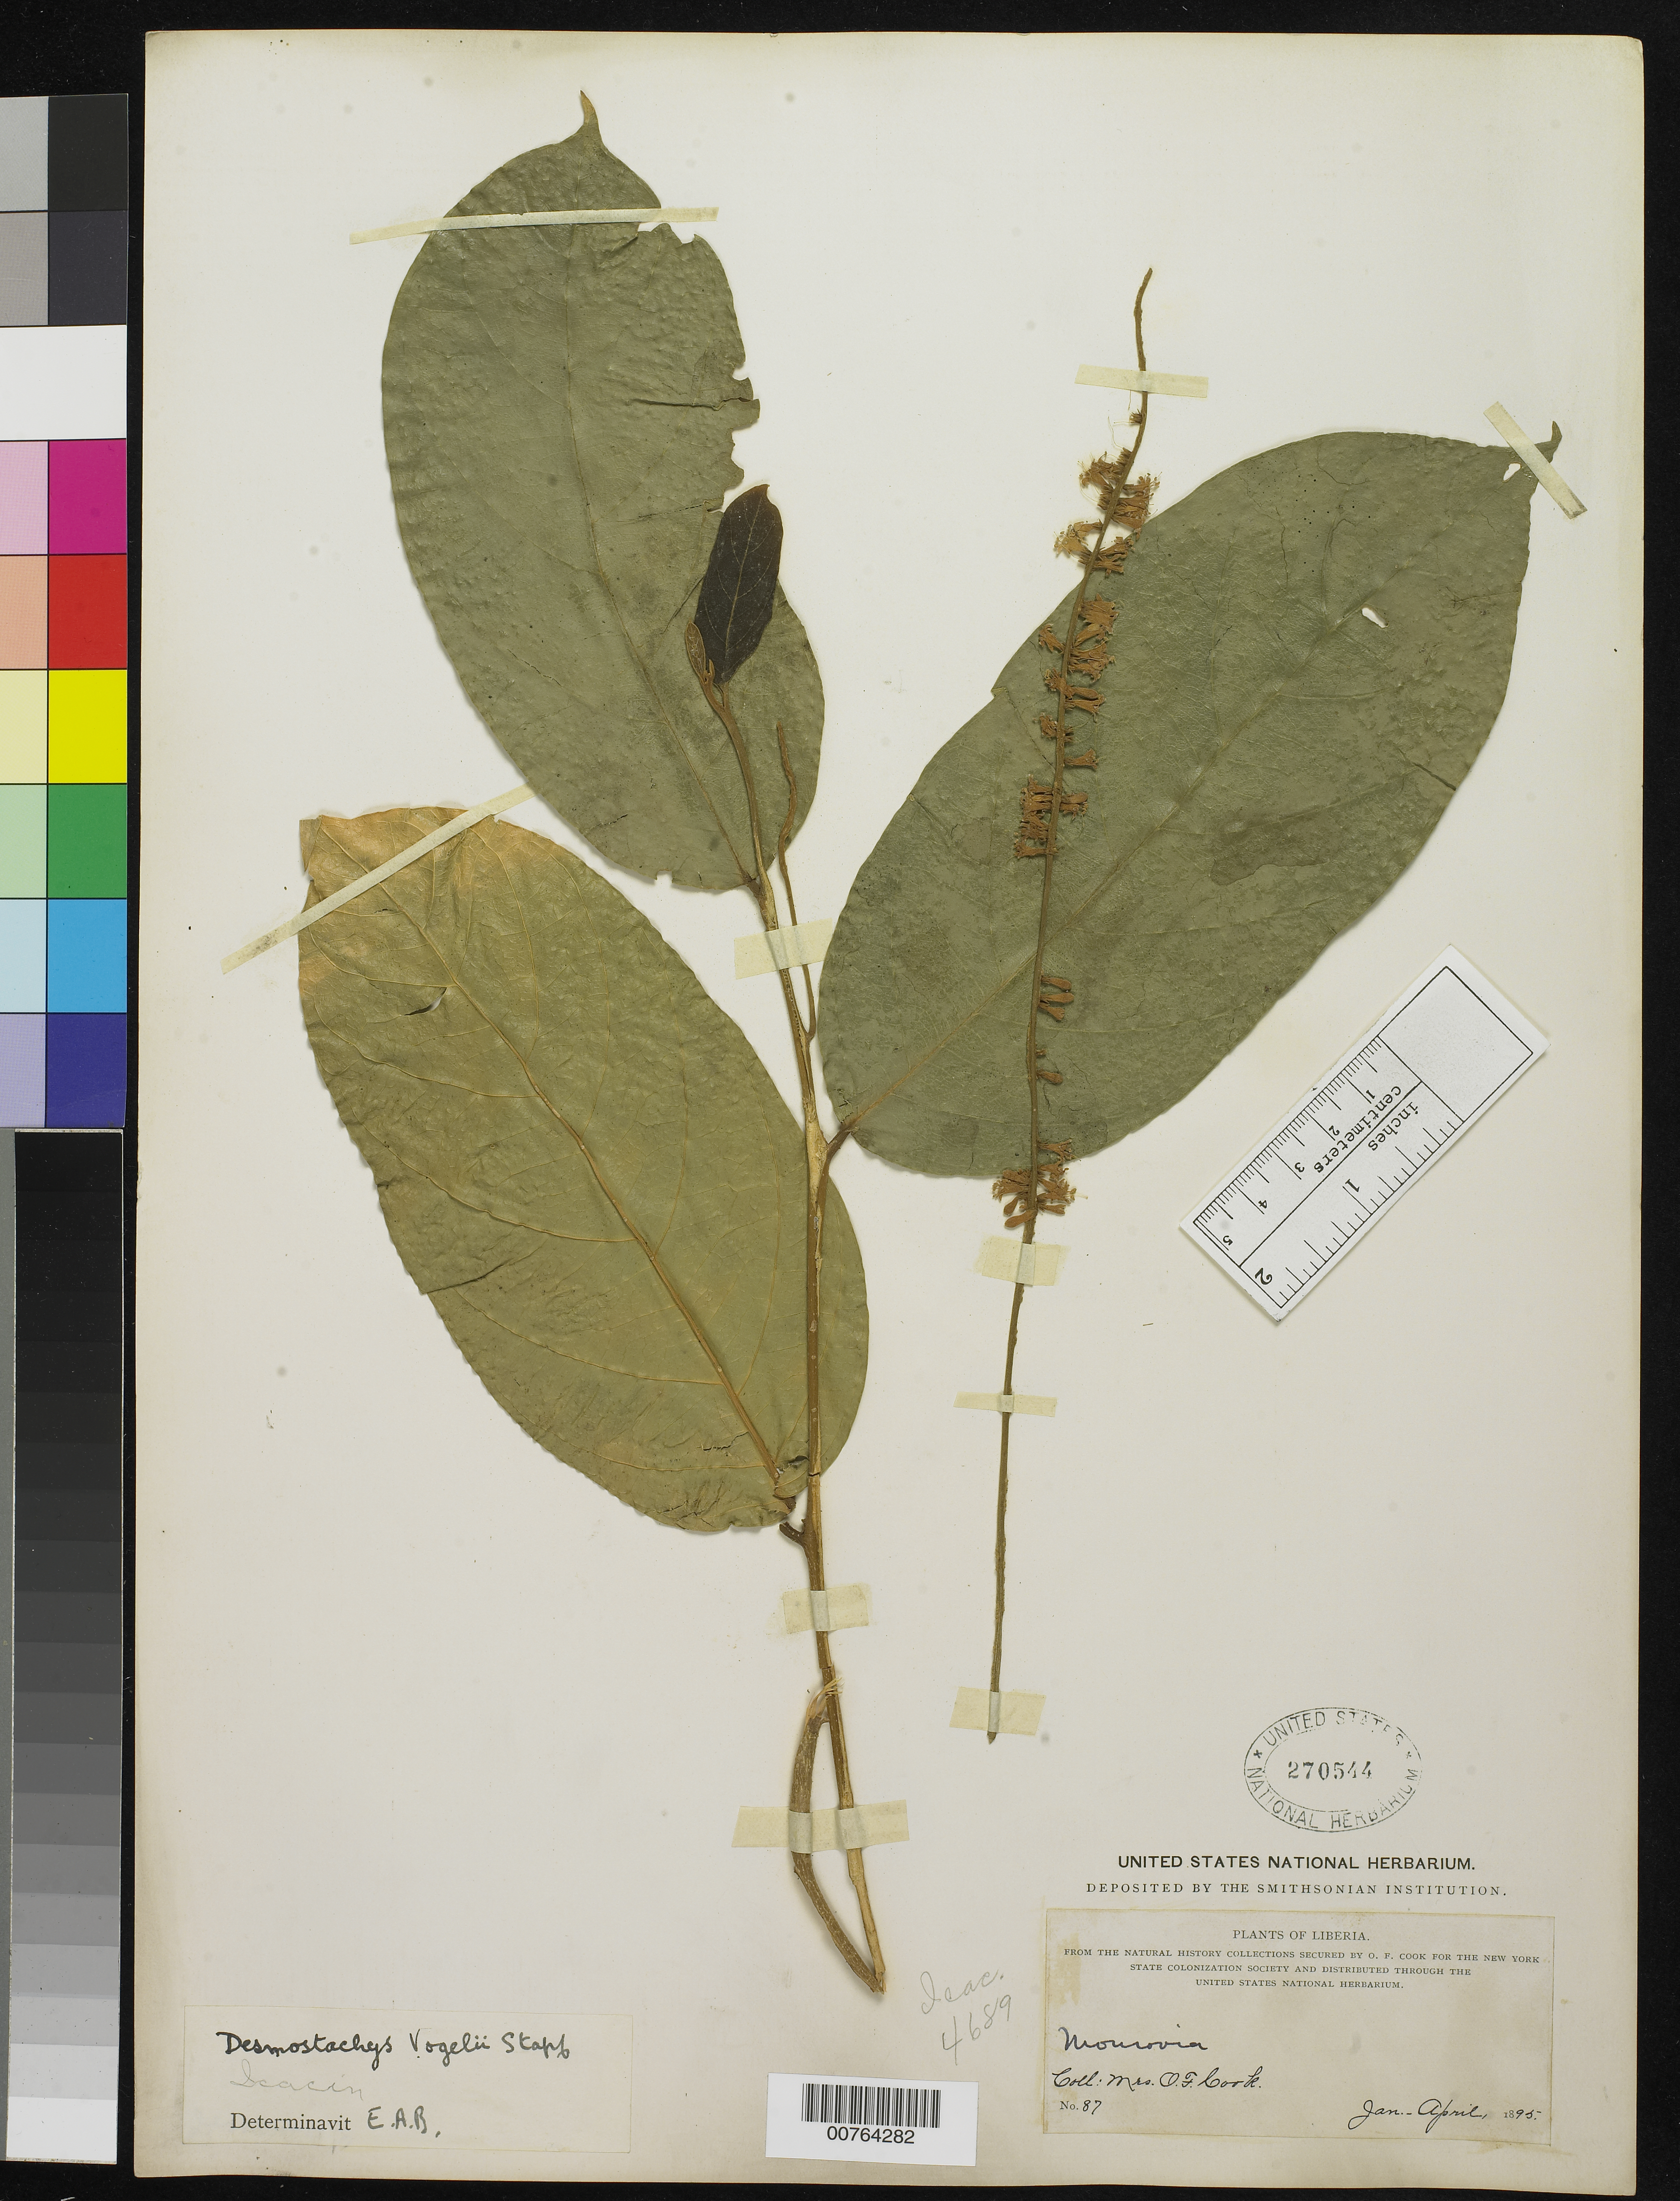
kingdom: Plantae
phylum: Tracheophyta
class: Magnoliopsida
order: Icacinales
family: Icacinaceae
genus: Vadensea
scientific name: Vadensea vogelii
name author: (Miers) Jongkind & O. Lachenaud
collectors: Alice C. Cook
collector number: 87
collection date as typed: Jan 1895 to -- Apr 1895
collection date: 1895-01/1895-04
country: Liberia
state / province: Montserrado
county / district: Monrovia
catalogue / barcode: US 270544